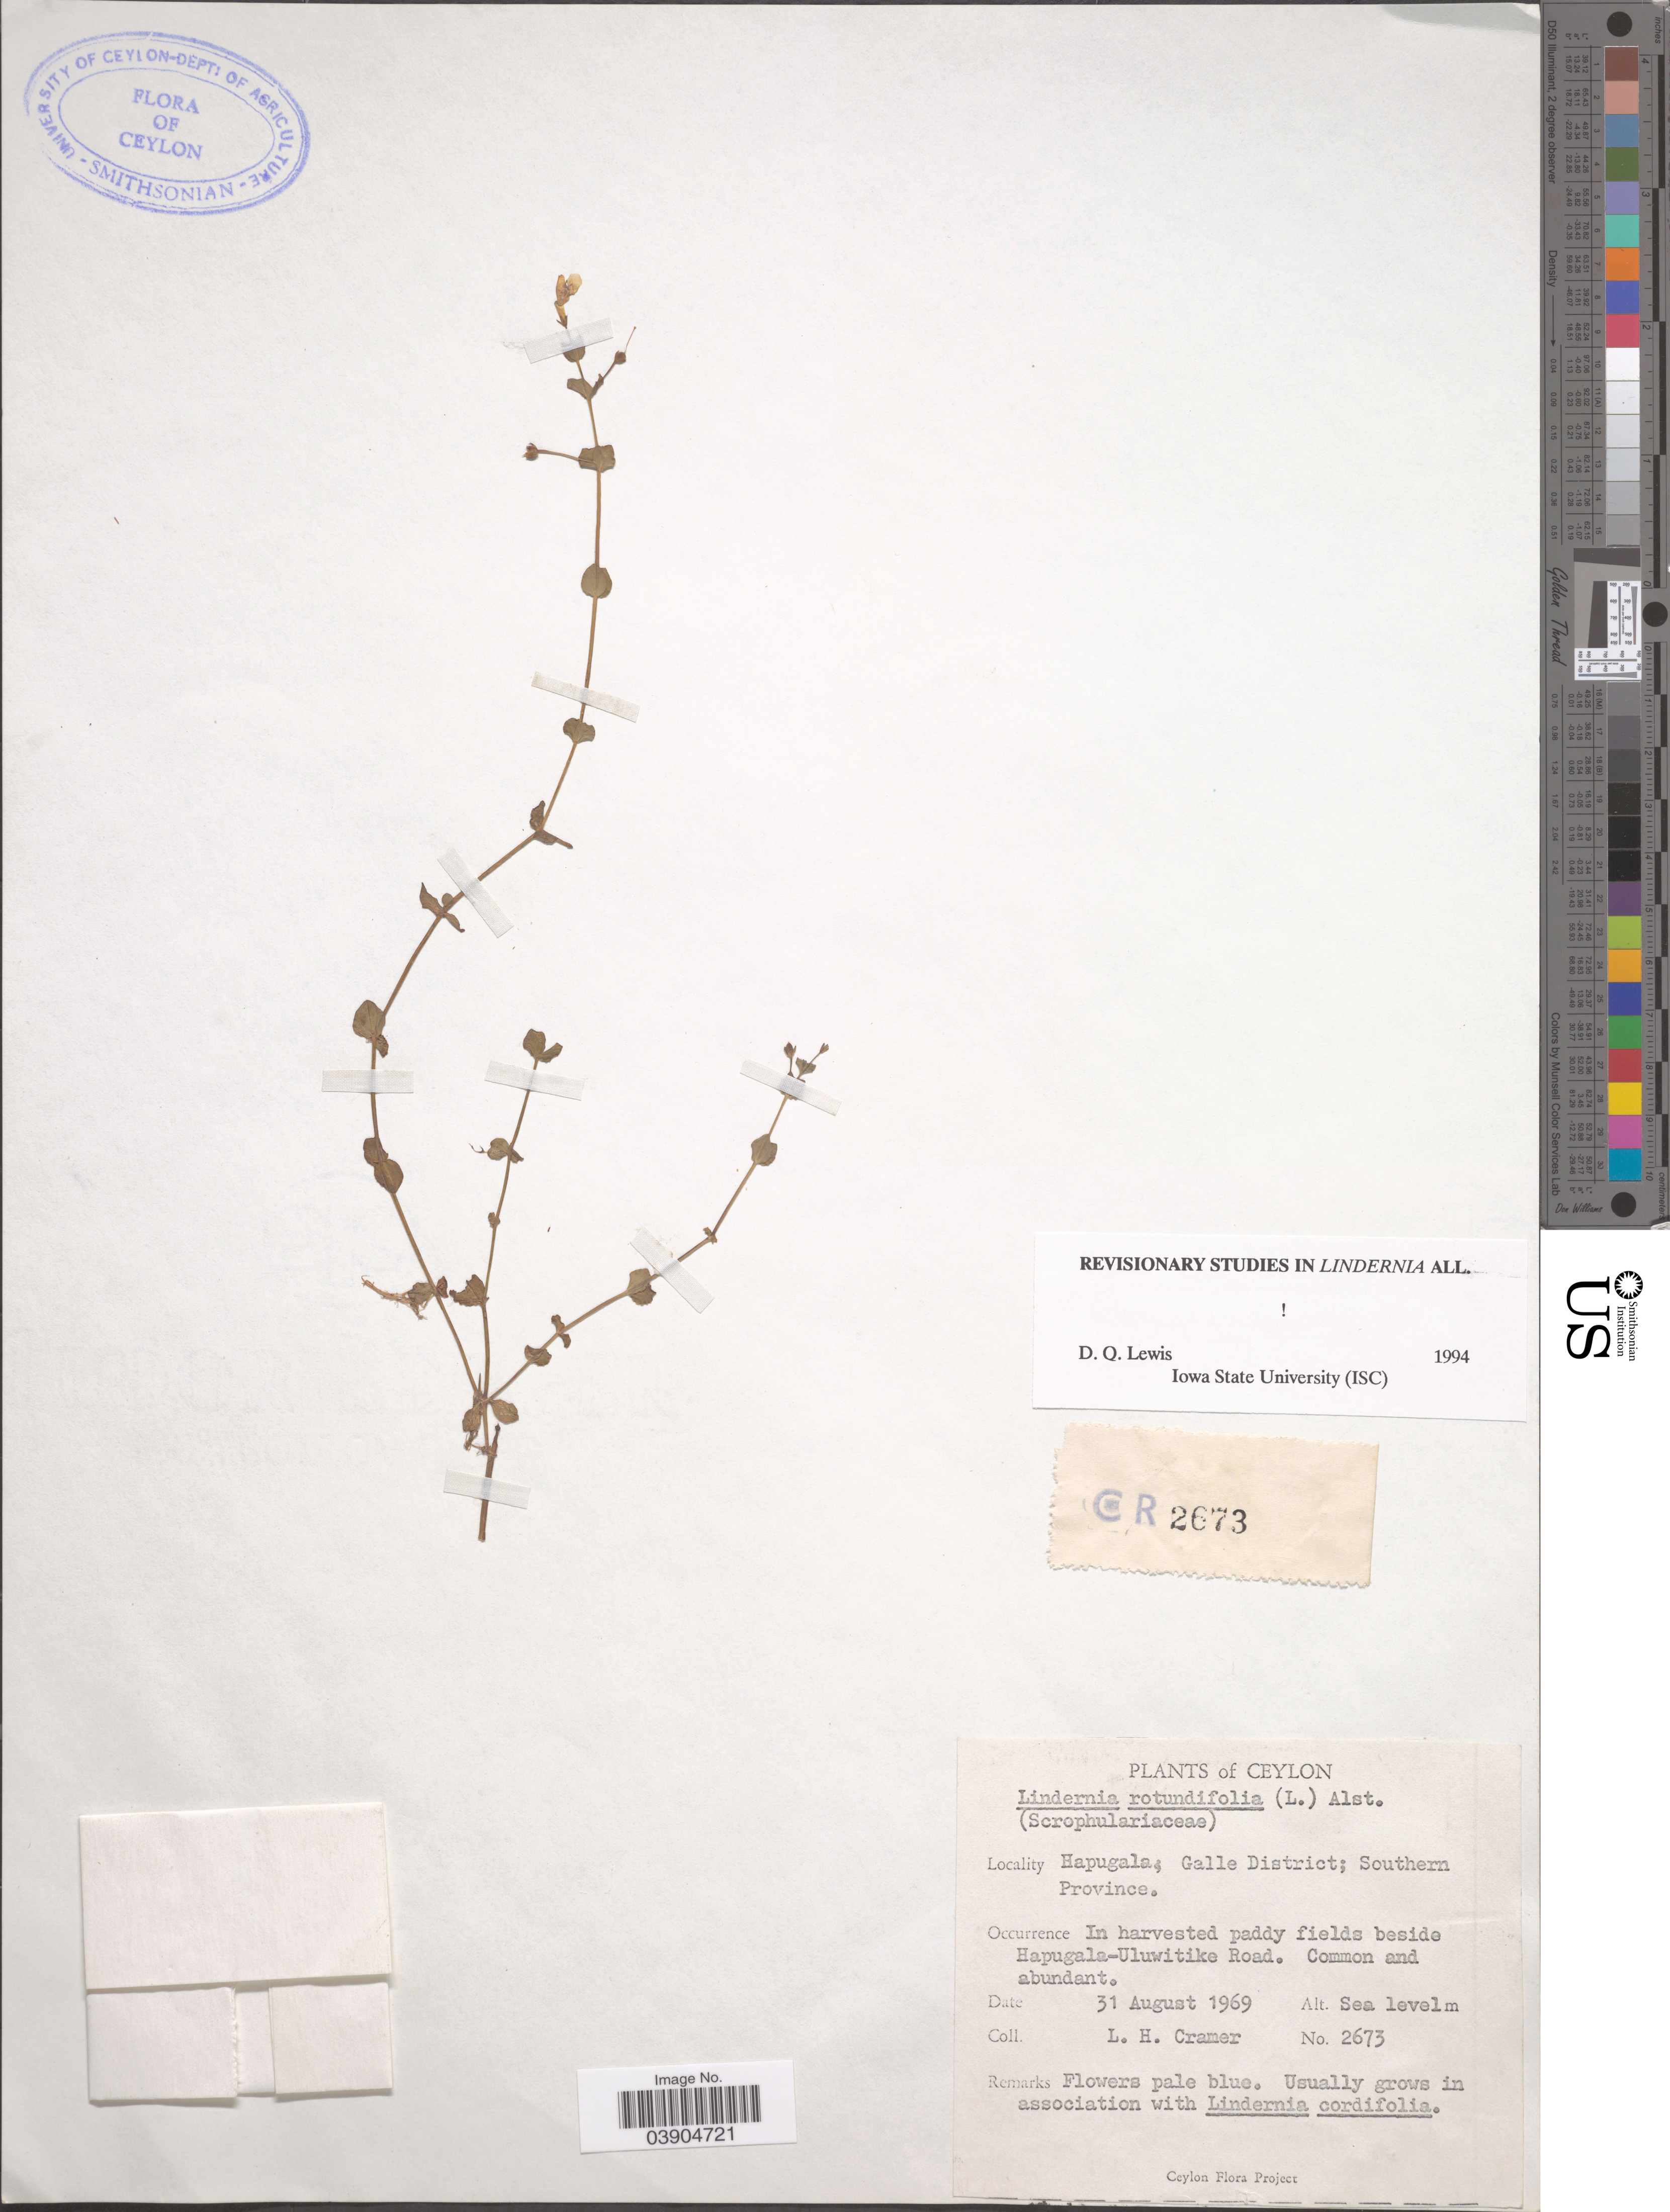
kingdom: Plantae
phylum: Tracheophyta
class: Magnoliopsida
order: Lamiales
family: Linderniaceae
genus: Lindernia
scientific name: Lindernia rotundifolia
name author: (L.) Alston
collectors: L. H. Cramer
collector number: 2673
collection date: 1969-08-31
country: Sri Lanka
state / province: Southern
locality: Ceylon. Hapugala; Galle District. Beside Hapugala-Uluwitike Road.